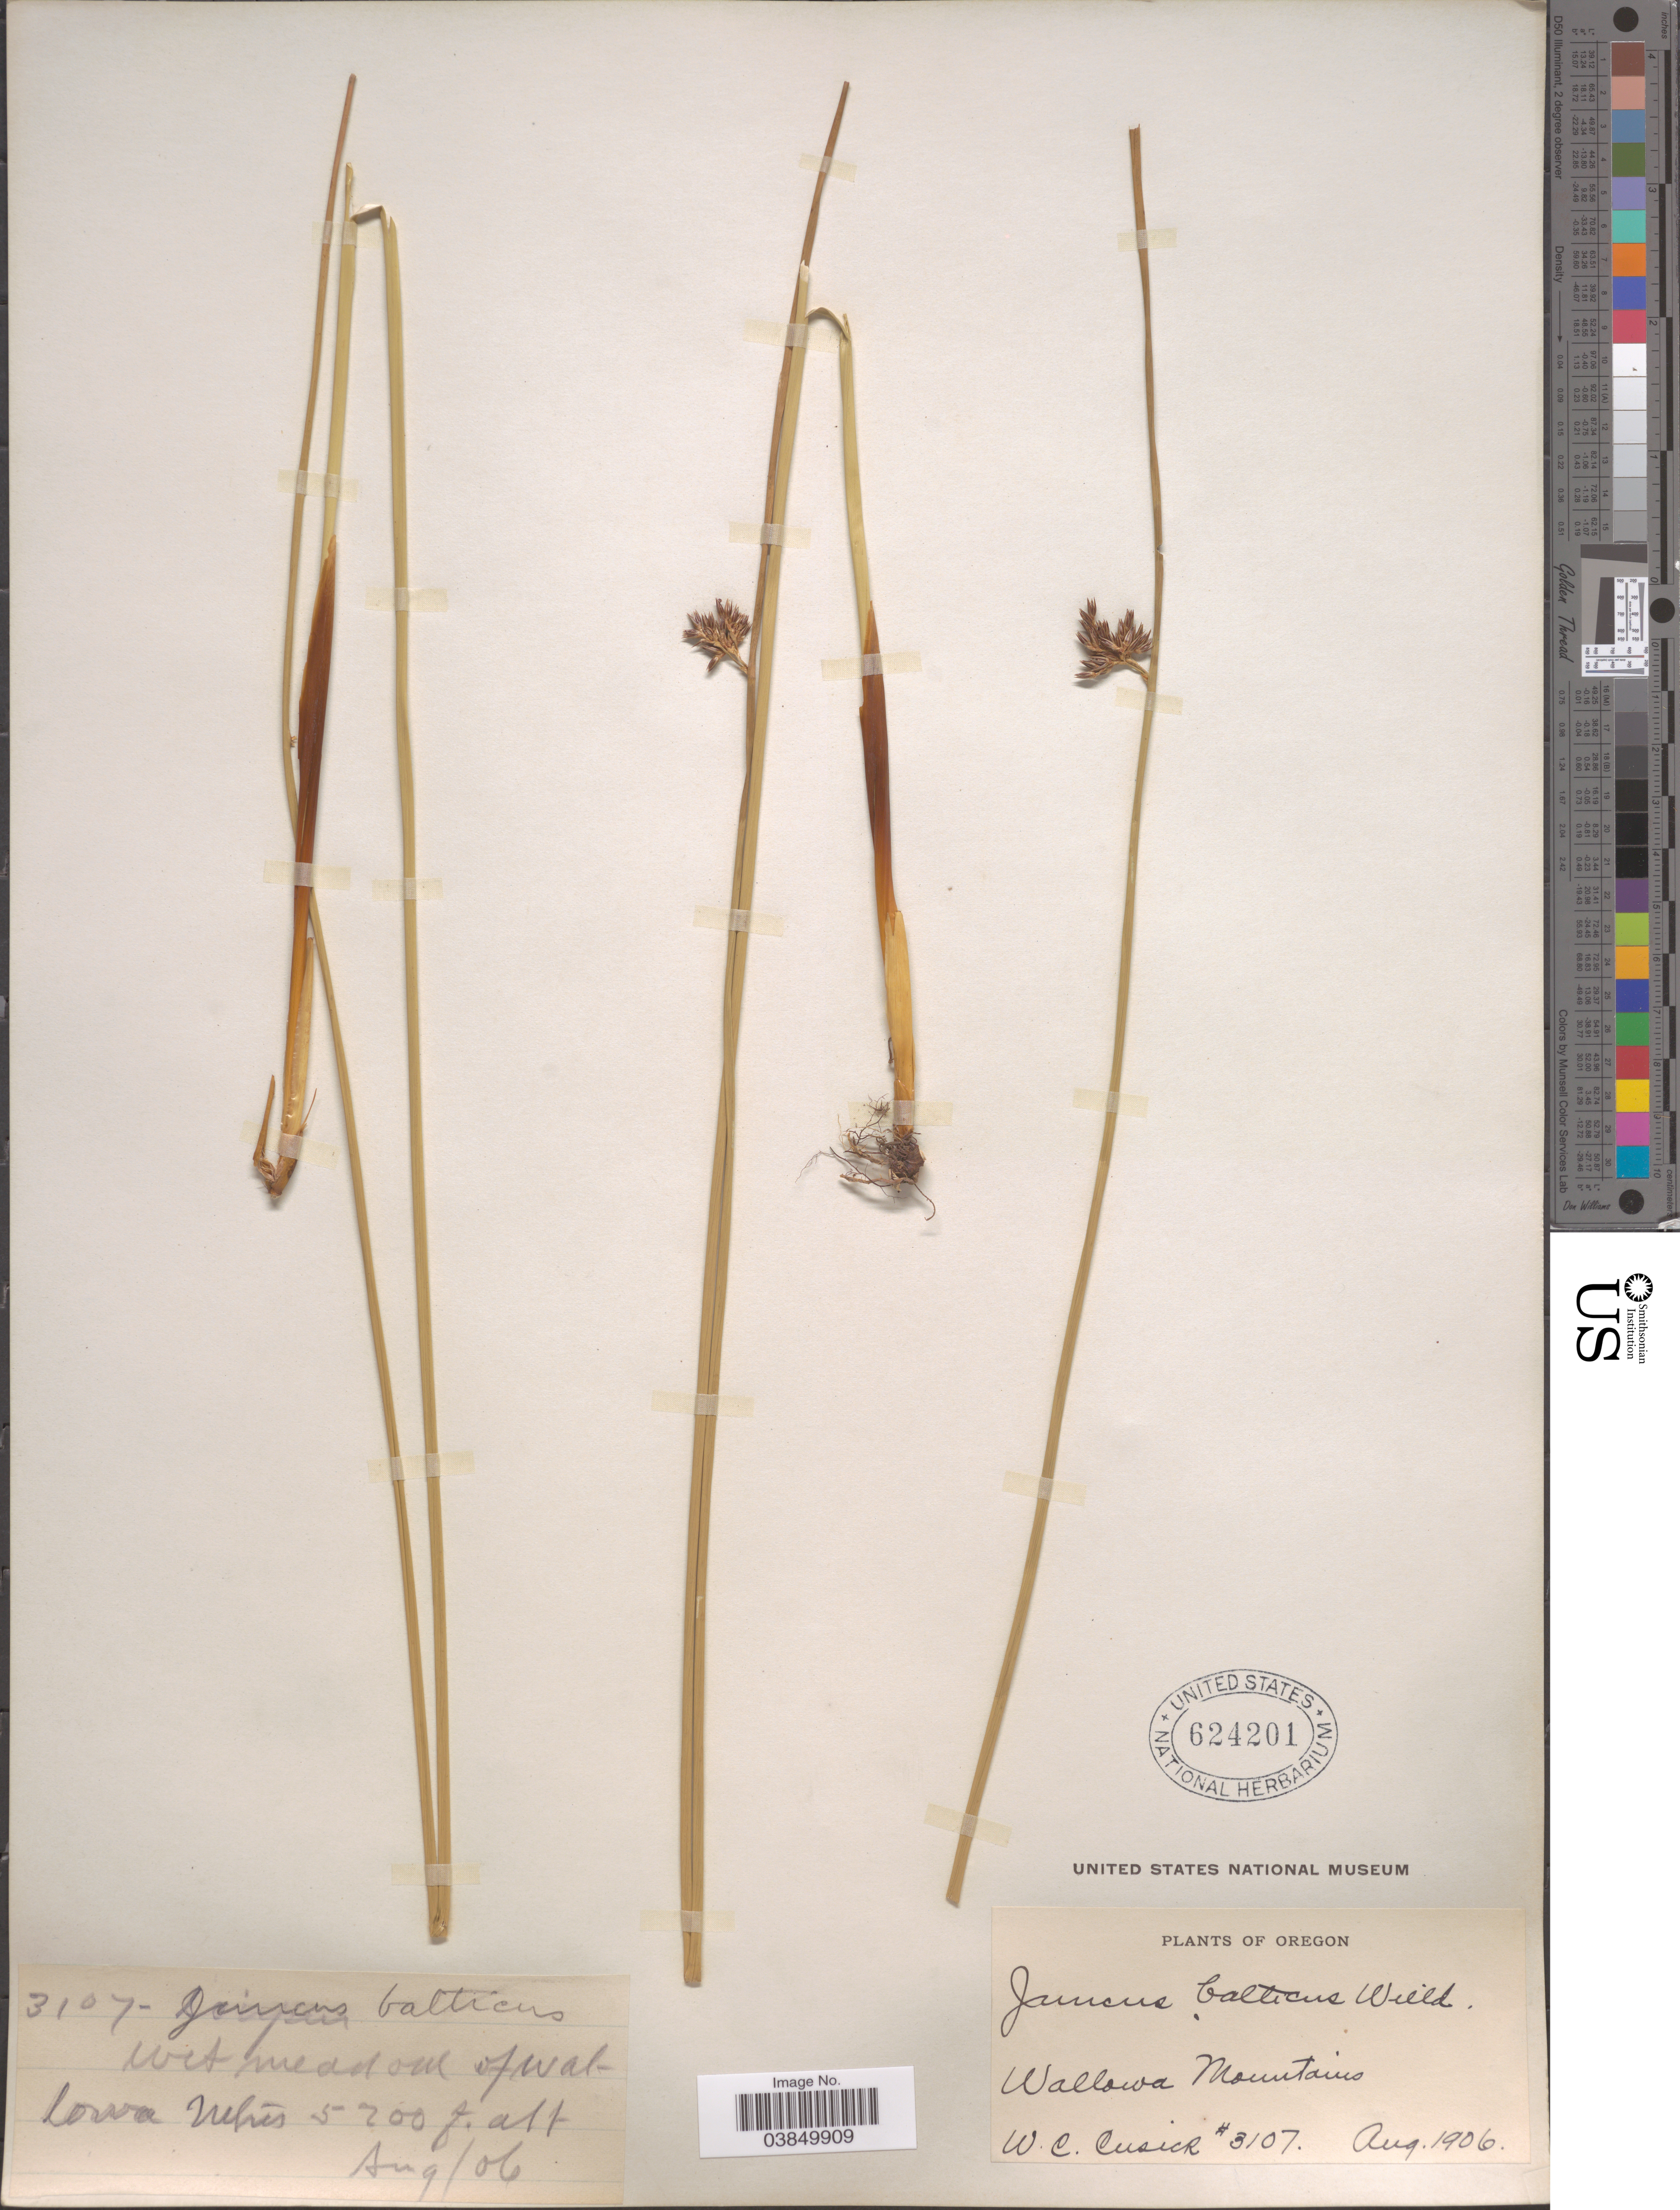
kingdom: Plantae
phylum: Tracheophyta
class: Liliopsida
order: Poales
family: Juncaceae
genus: Juncus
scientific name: Juncus balticus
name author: Willd.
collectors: W. C. Cusick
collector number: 3107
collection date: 1906-08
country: United States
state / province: Oregon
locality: Wet meadow of Wallowa Mtns.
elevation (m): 1585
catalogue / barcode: US 624201